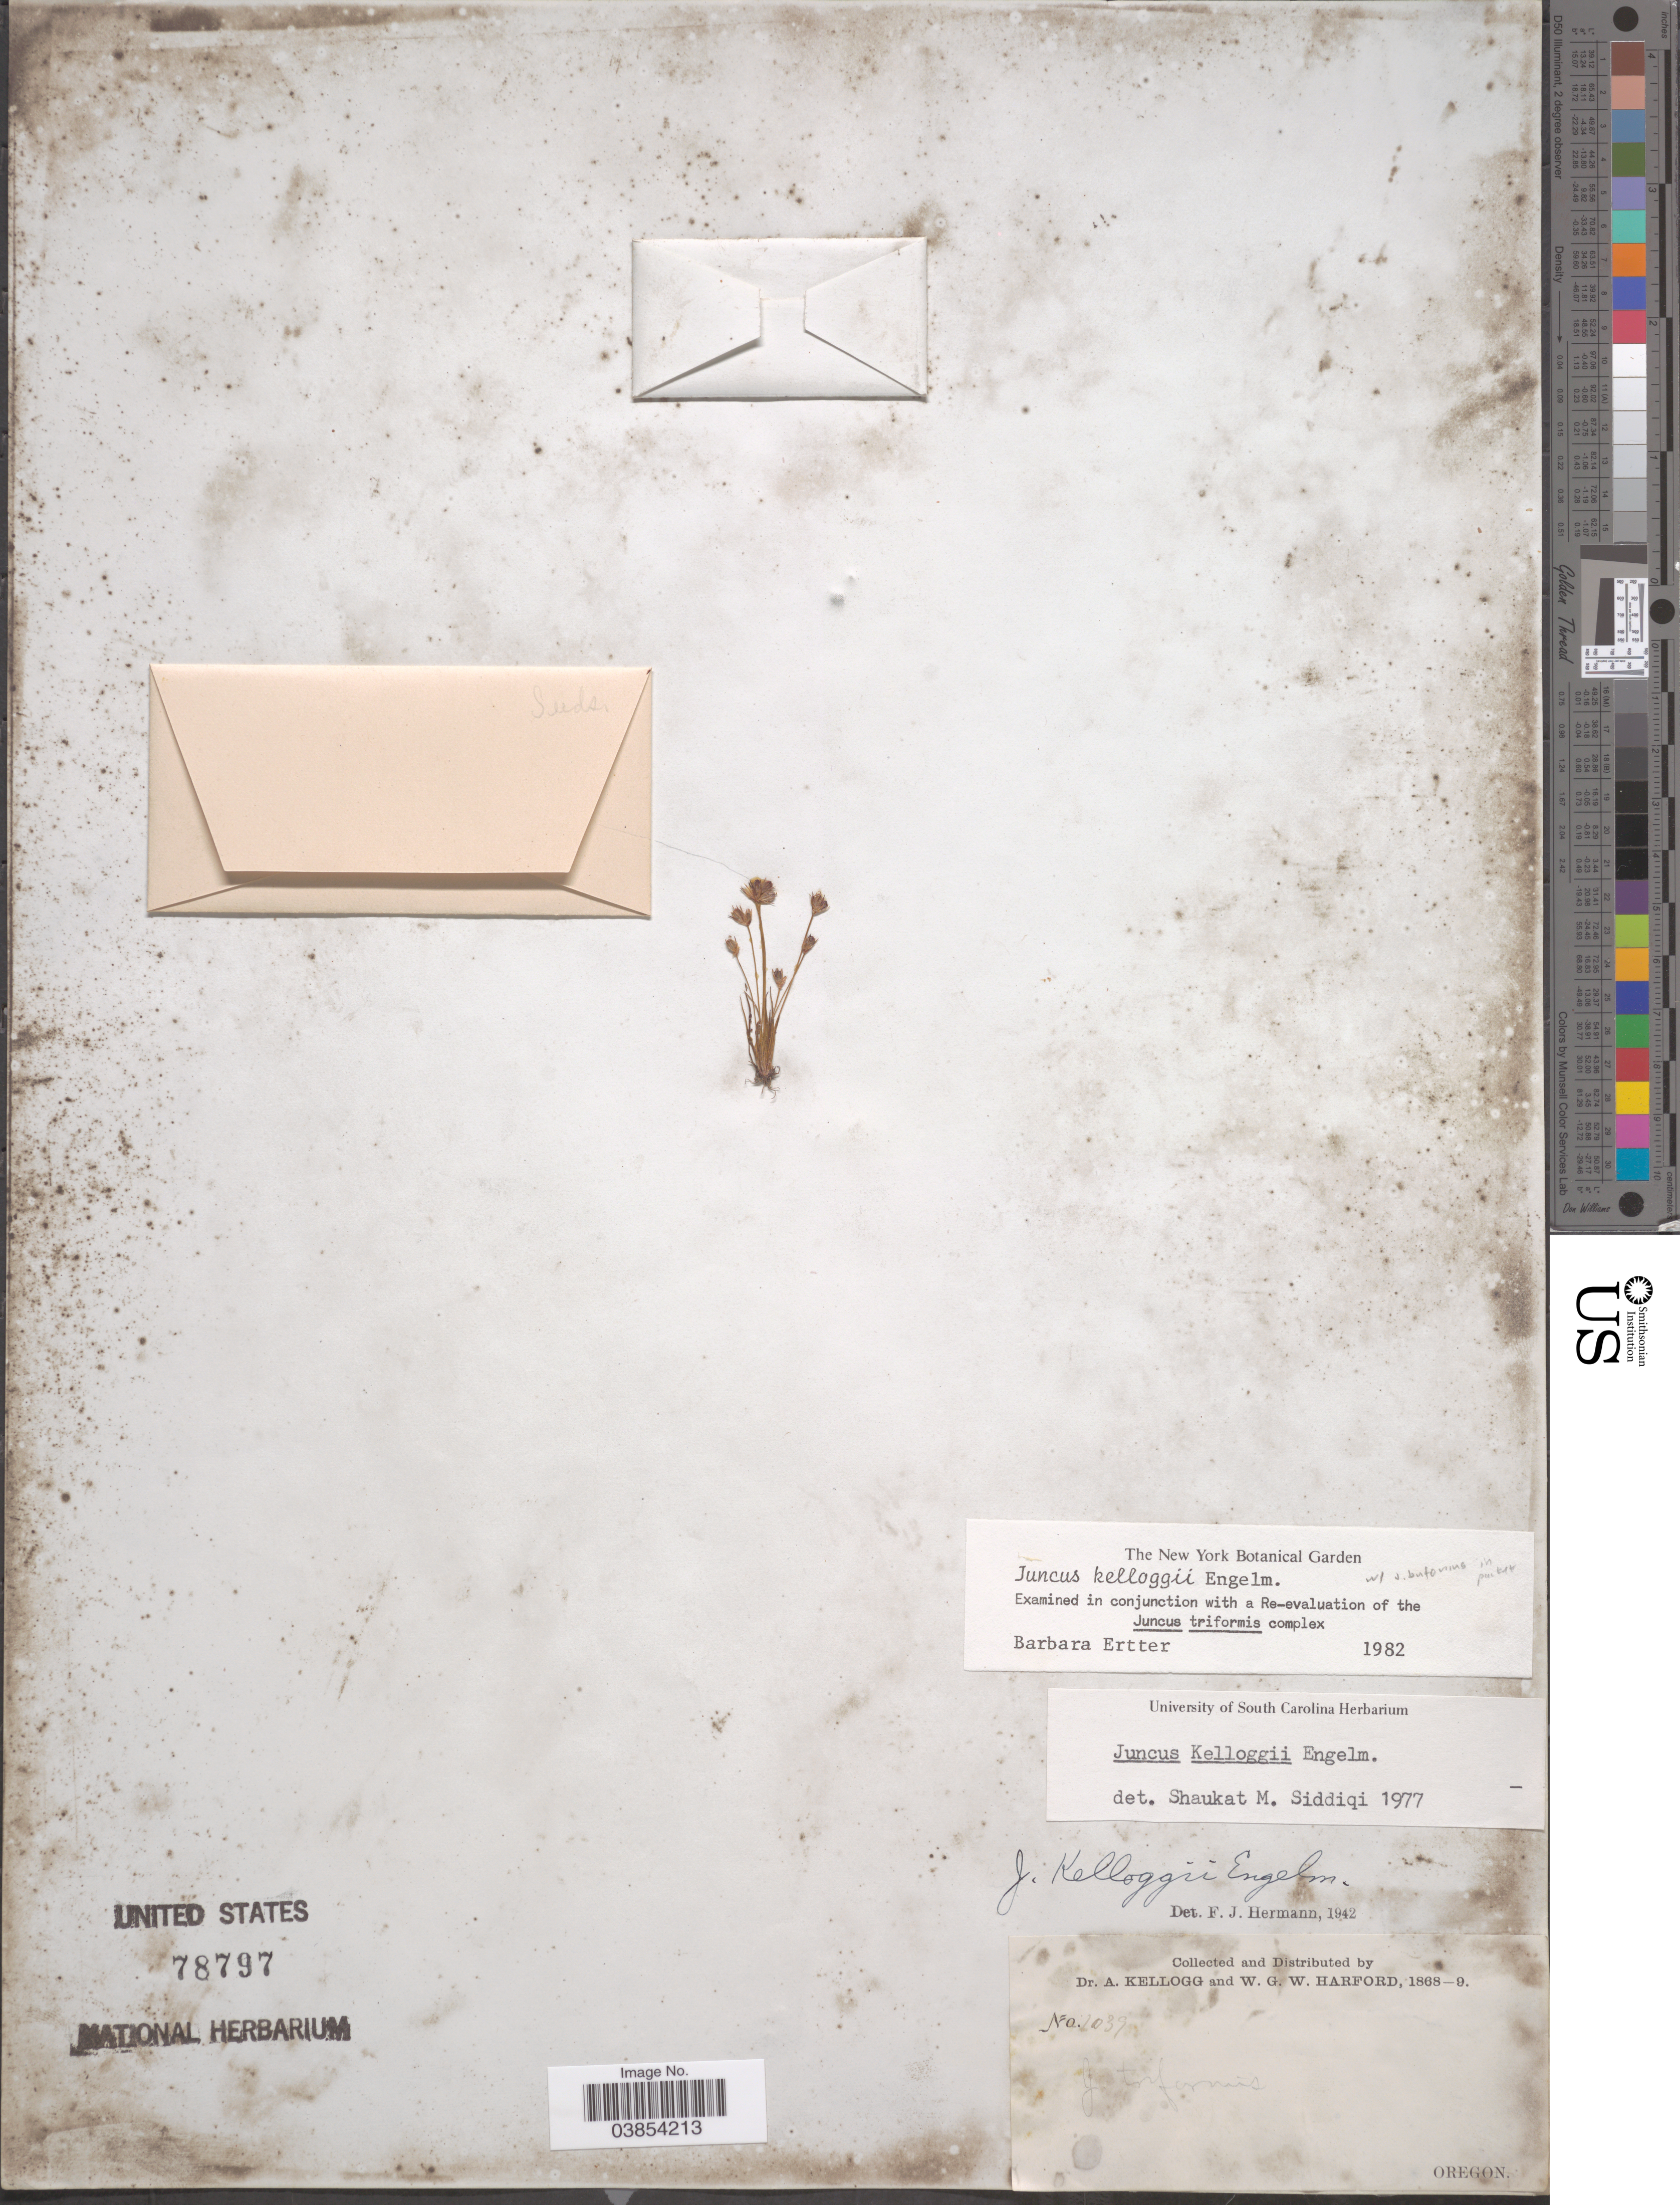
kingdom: Plantae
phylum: Tracheophyta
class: Liliopsida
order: Poales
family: Juncaceae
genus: Juncus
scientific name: Juncus kelloggii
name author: Engelm.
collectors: A. Kellogg & W. G. W. Harford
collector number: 1037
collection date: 1868/1869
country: United States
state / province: Oregon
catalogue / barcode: US 78797